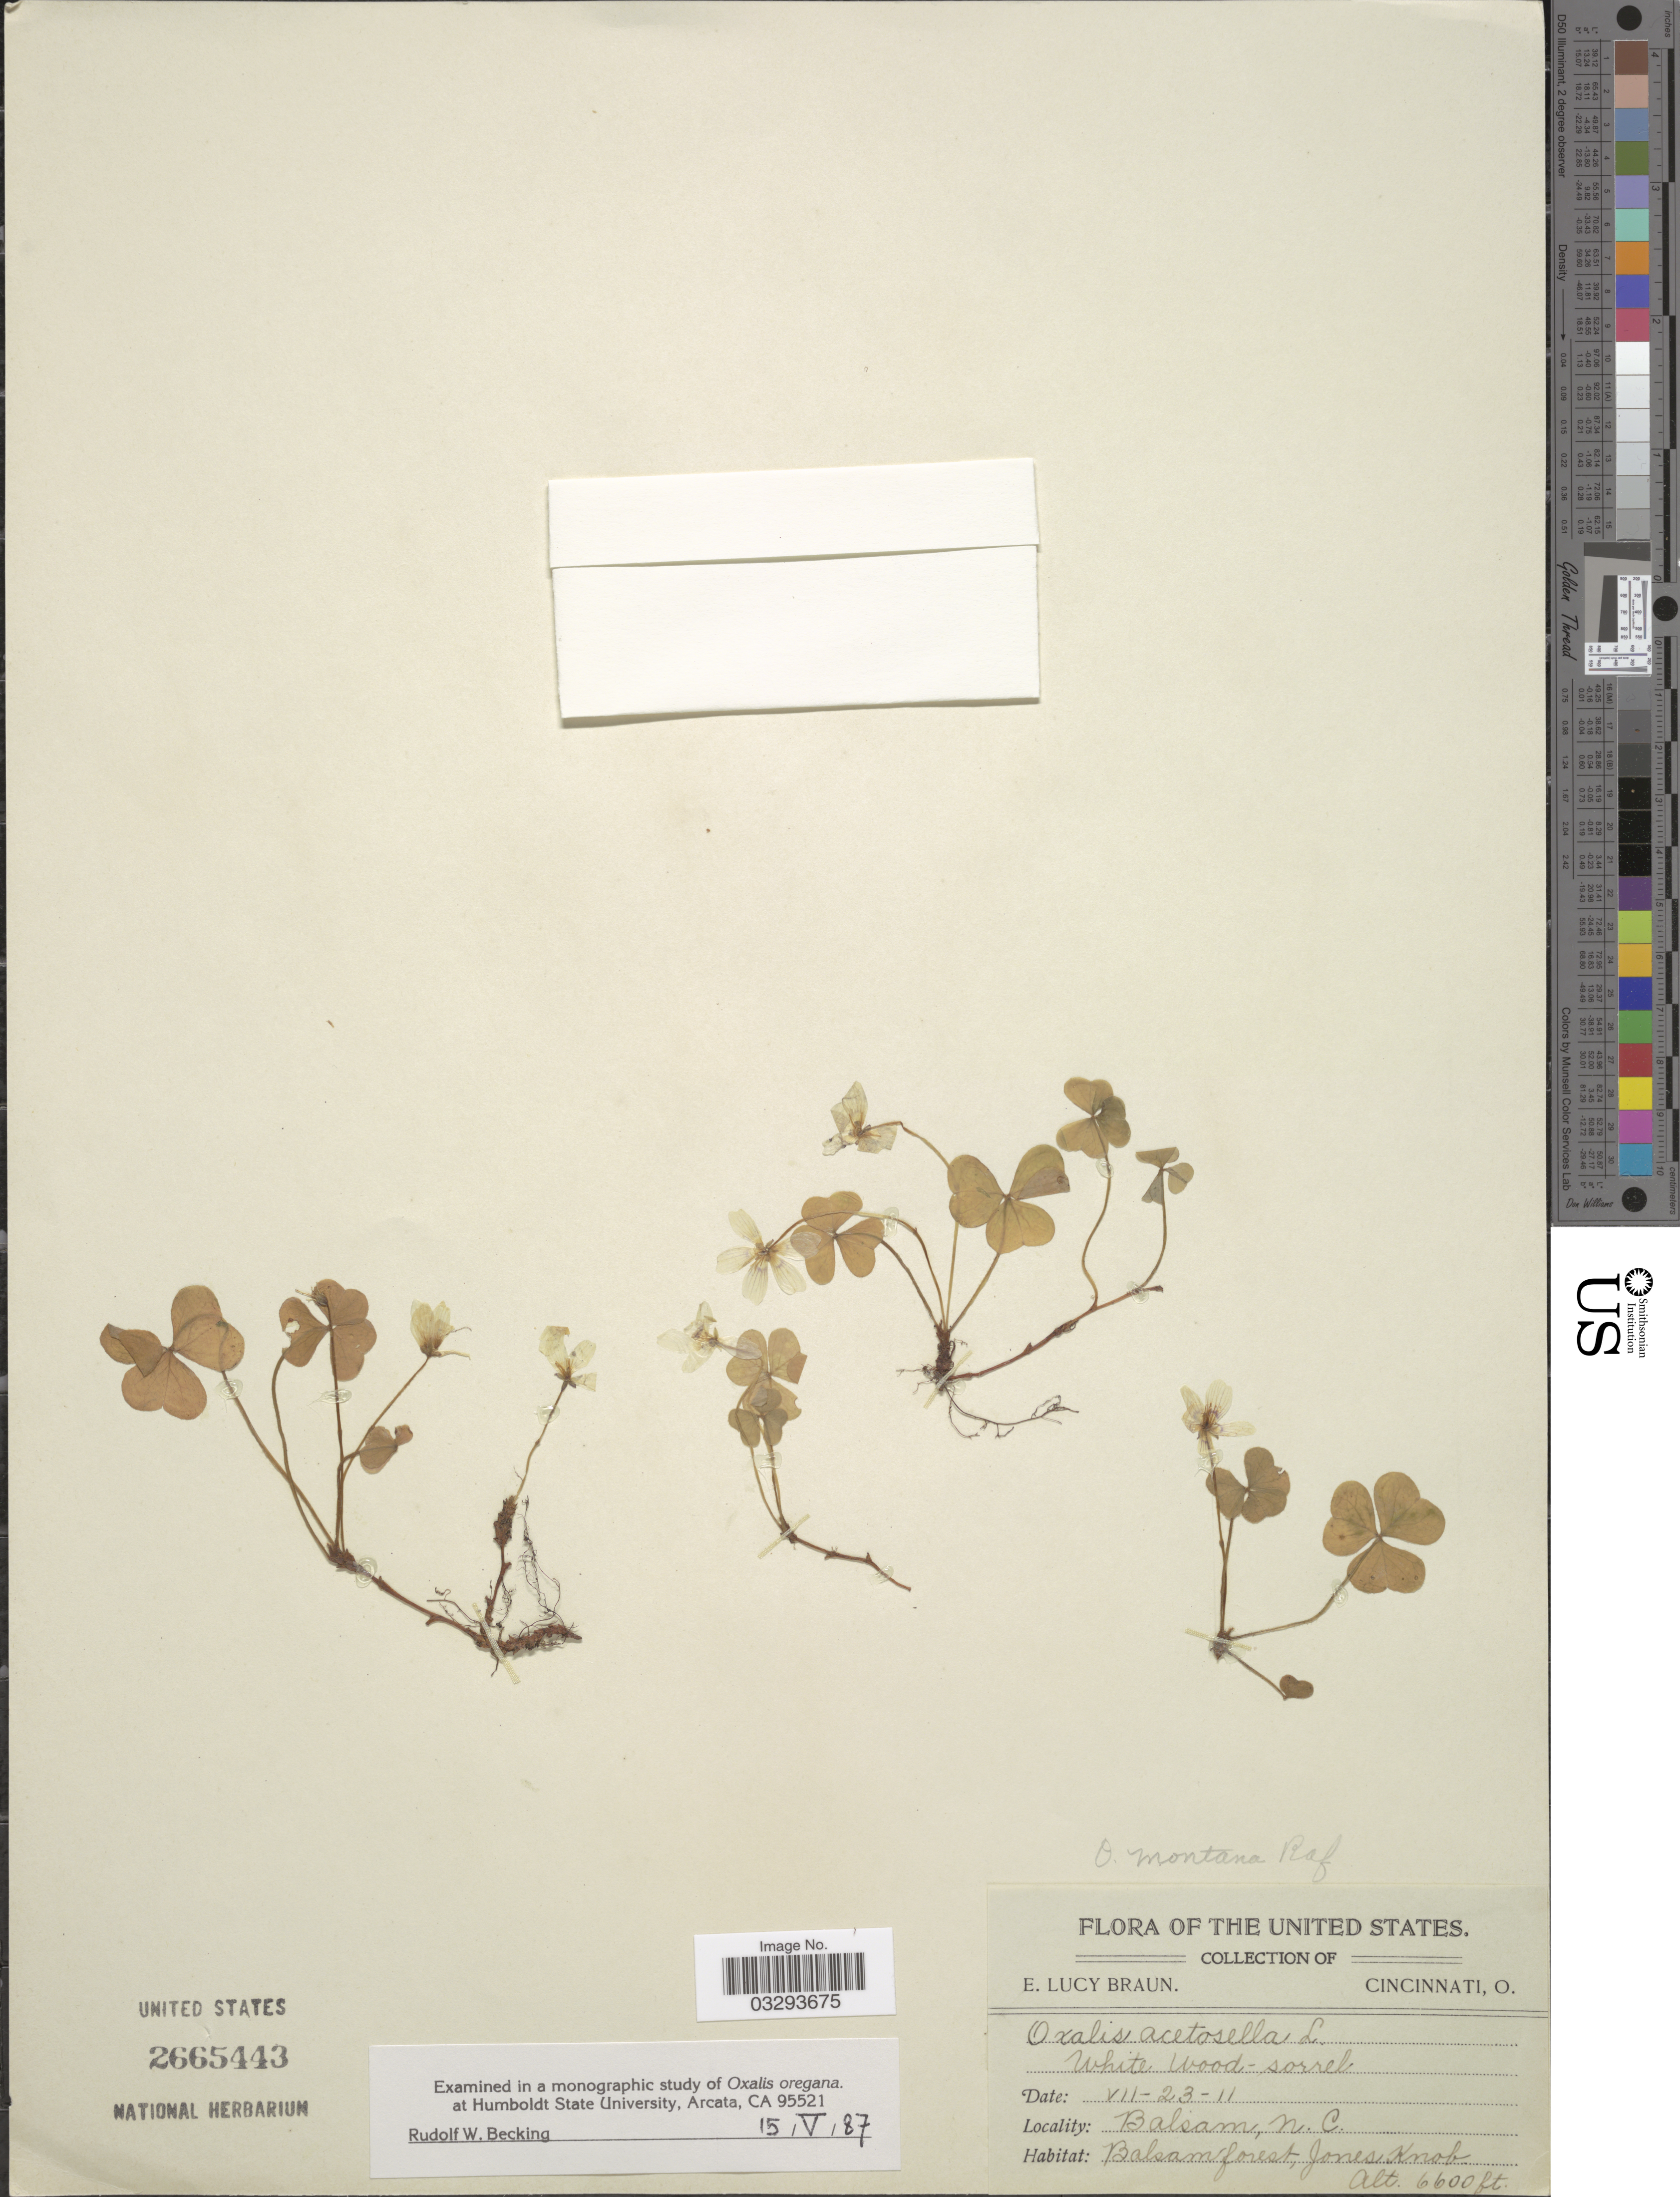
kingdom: Plantae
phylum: Tracheophyta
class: Magnoliopsida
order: Oxalidales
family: Oxalidaceae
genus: Oxalis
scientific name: Oxalis montana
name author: Raf.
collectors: E. L. Braun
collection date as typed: Transcribed d/m/y: 23/7/11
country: United States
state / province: North Carolina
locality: Balsam. Balsam forest, Jones Knob.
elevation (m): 2012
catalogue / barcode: US 2665443